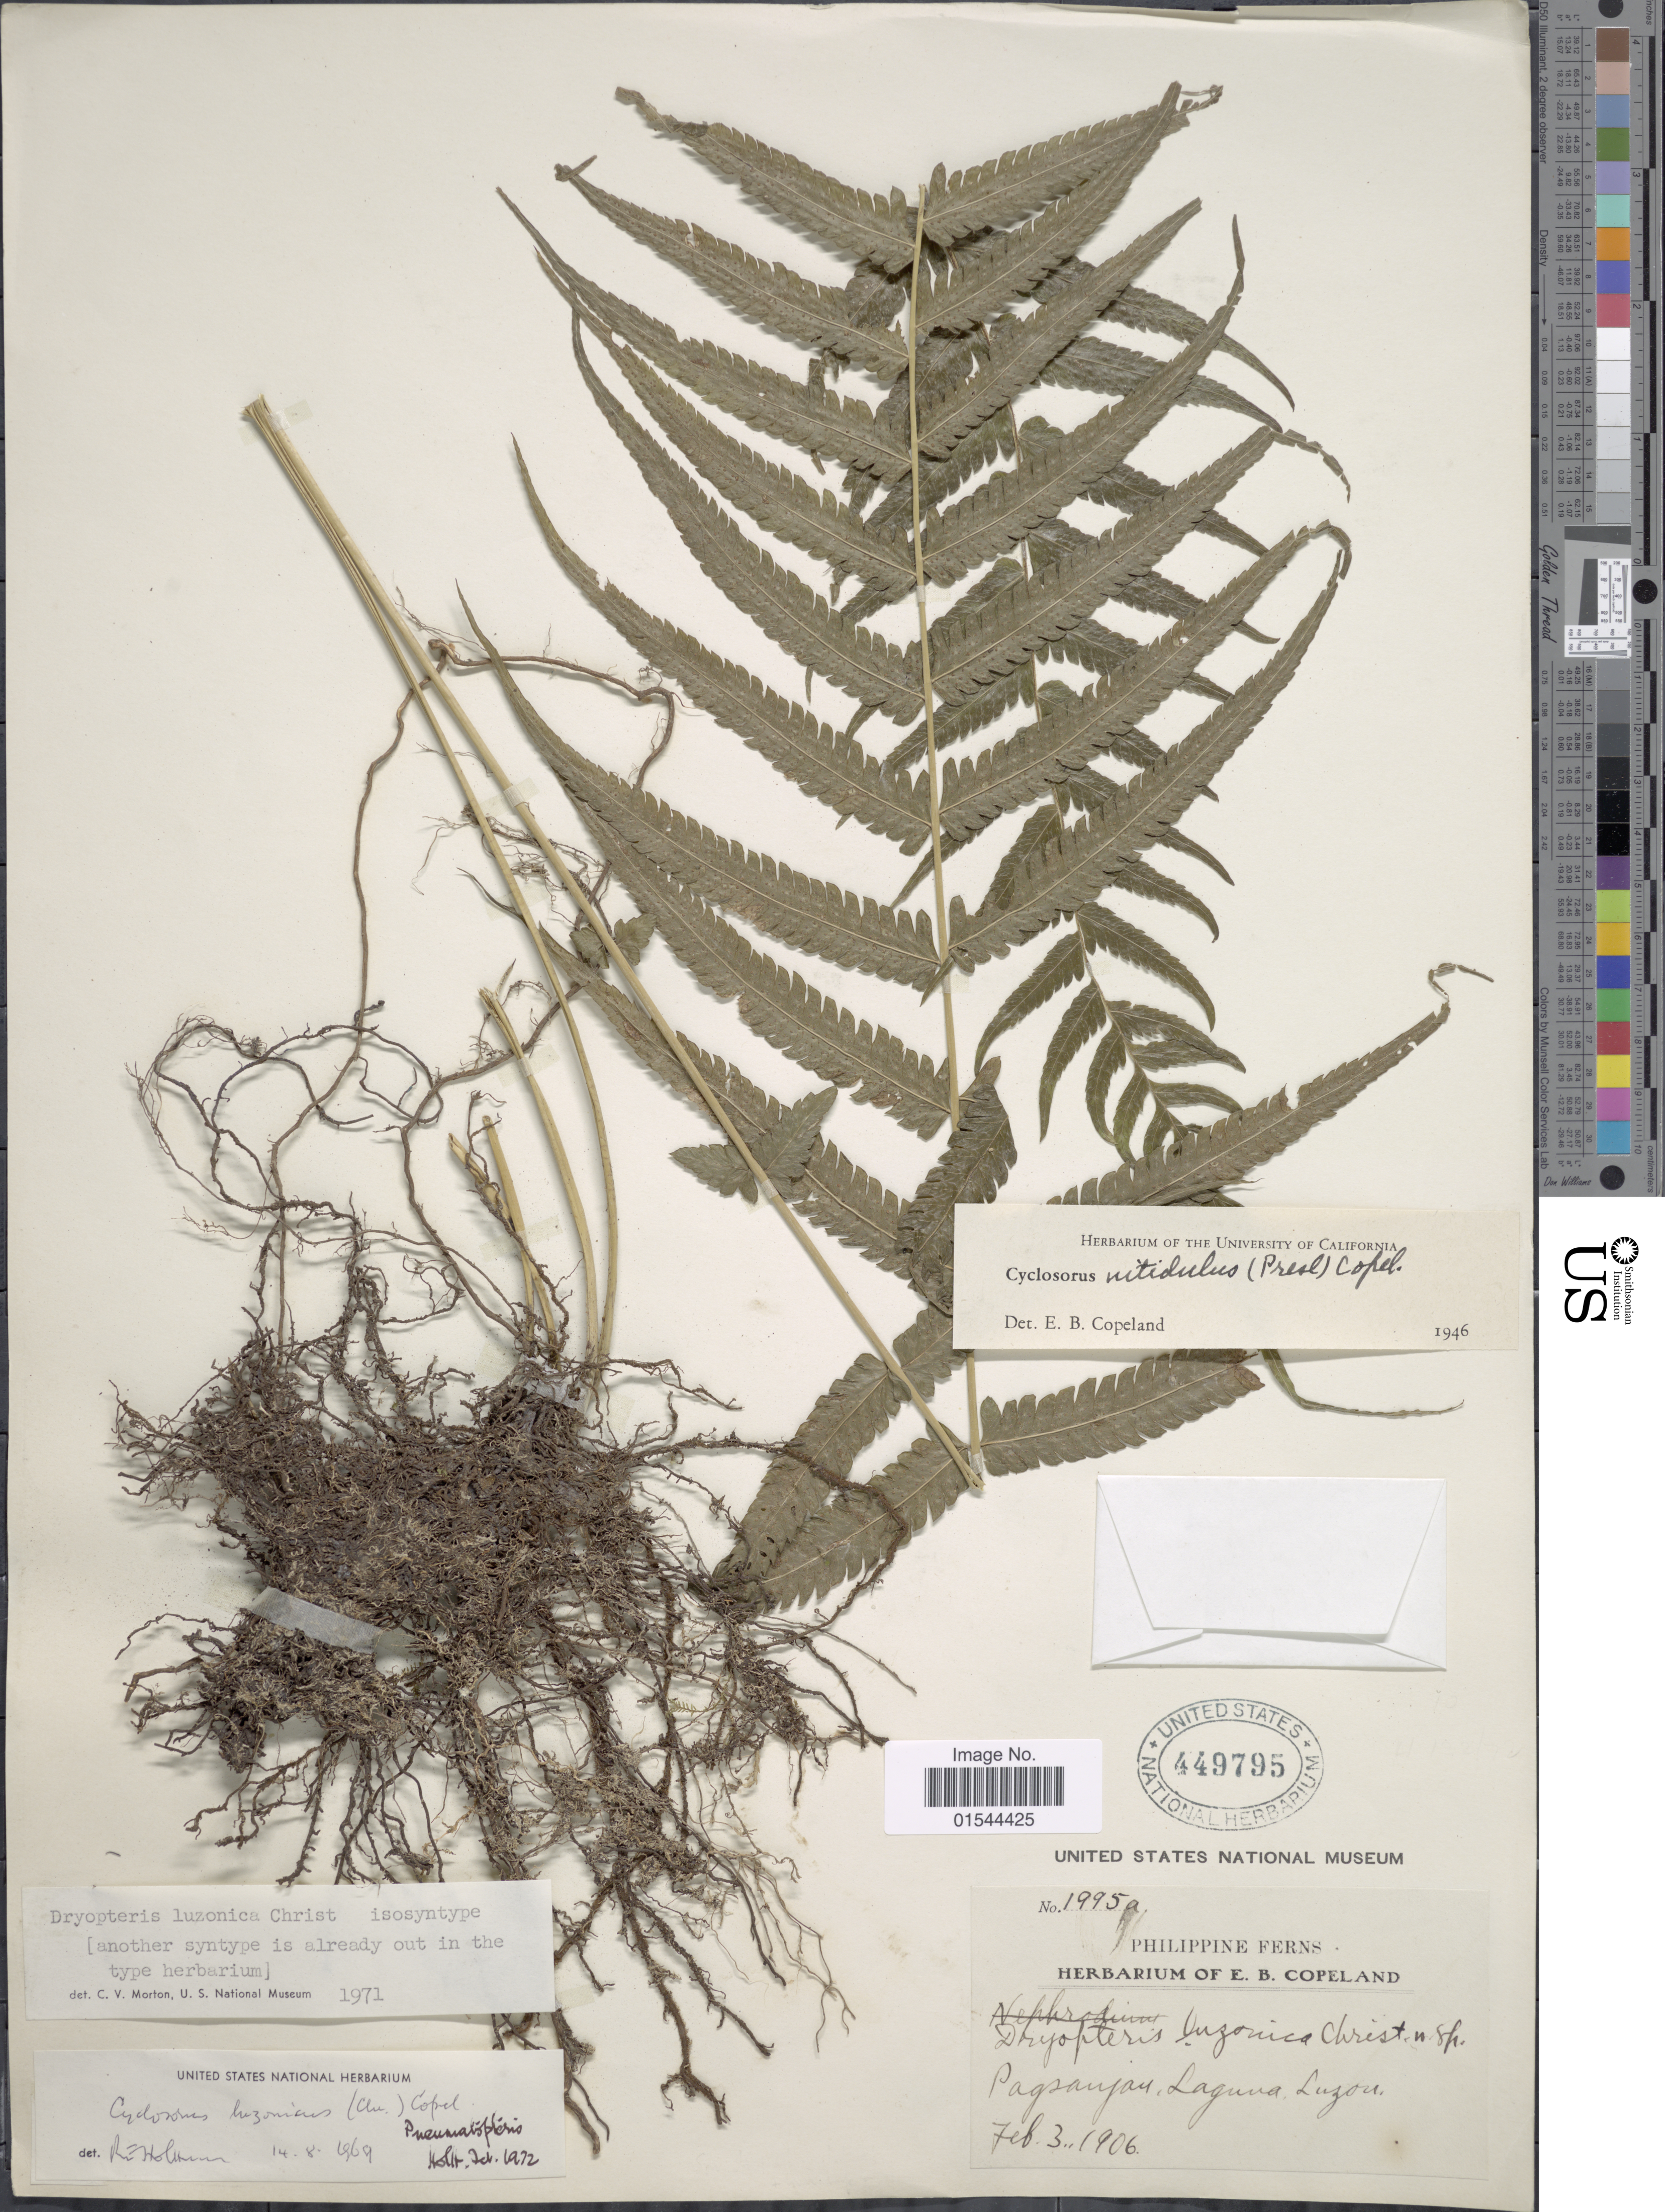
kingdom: Plantae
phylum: Tracheophyta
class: Polypodiopsida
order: Polypodiales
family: Thelypteridaceae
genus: Pneumatopteris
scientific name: Pneumatopteris laevis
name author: (Mett.) Holttum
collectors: ex herb. E. B. Copeland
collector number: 1995a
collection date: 1906-02-03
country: Philippines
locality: Pagsanjan, Laguna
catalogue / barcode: US 449795